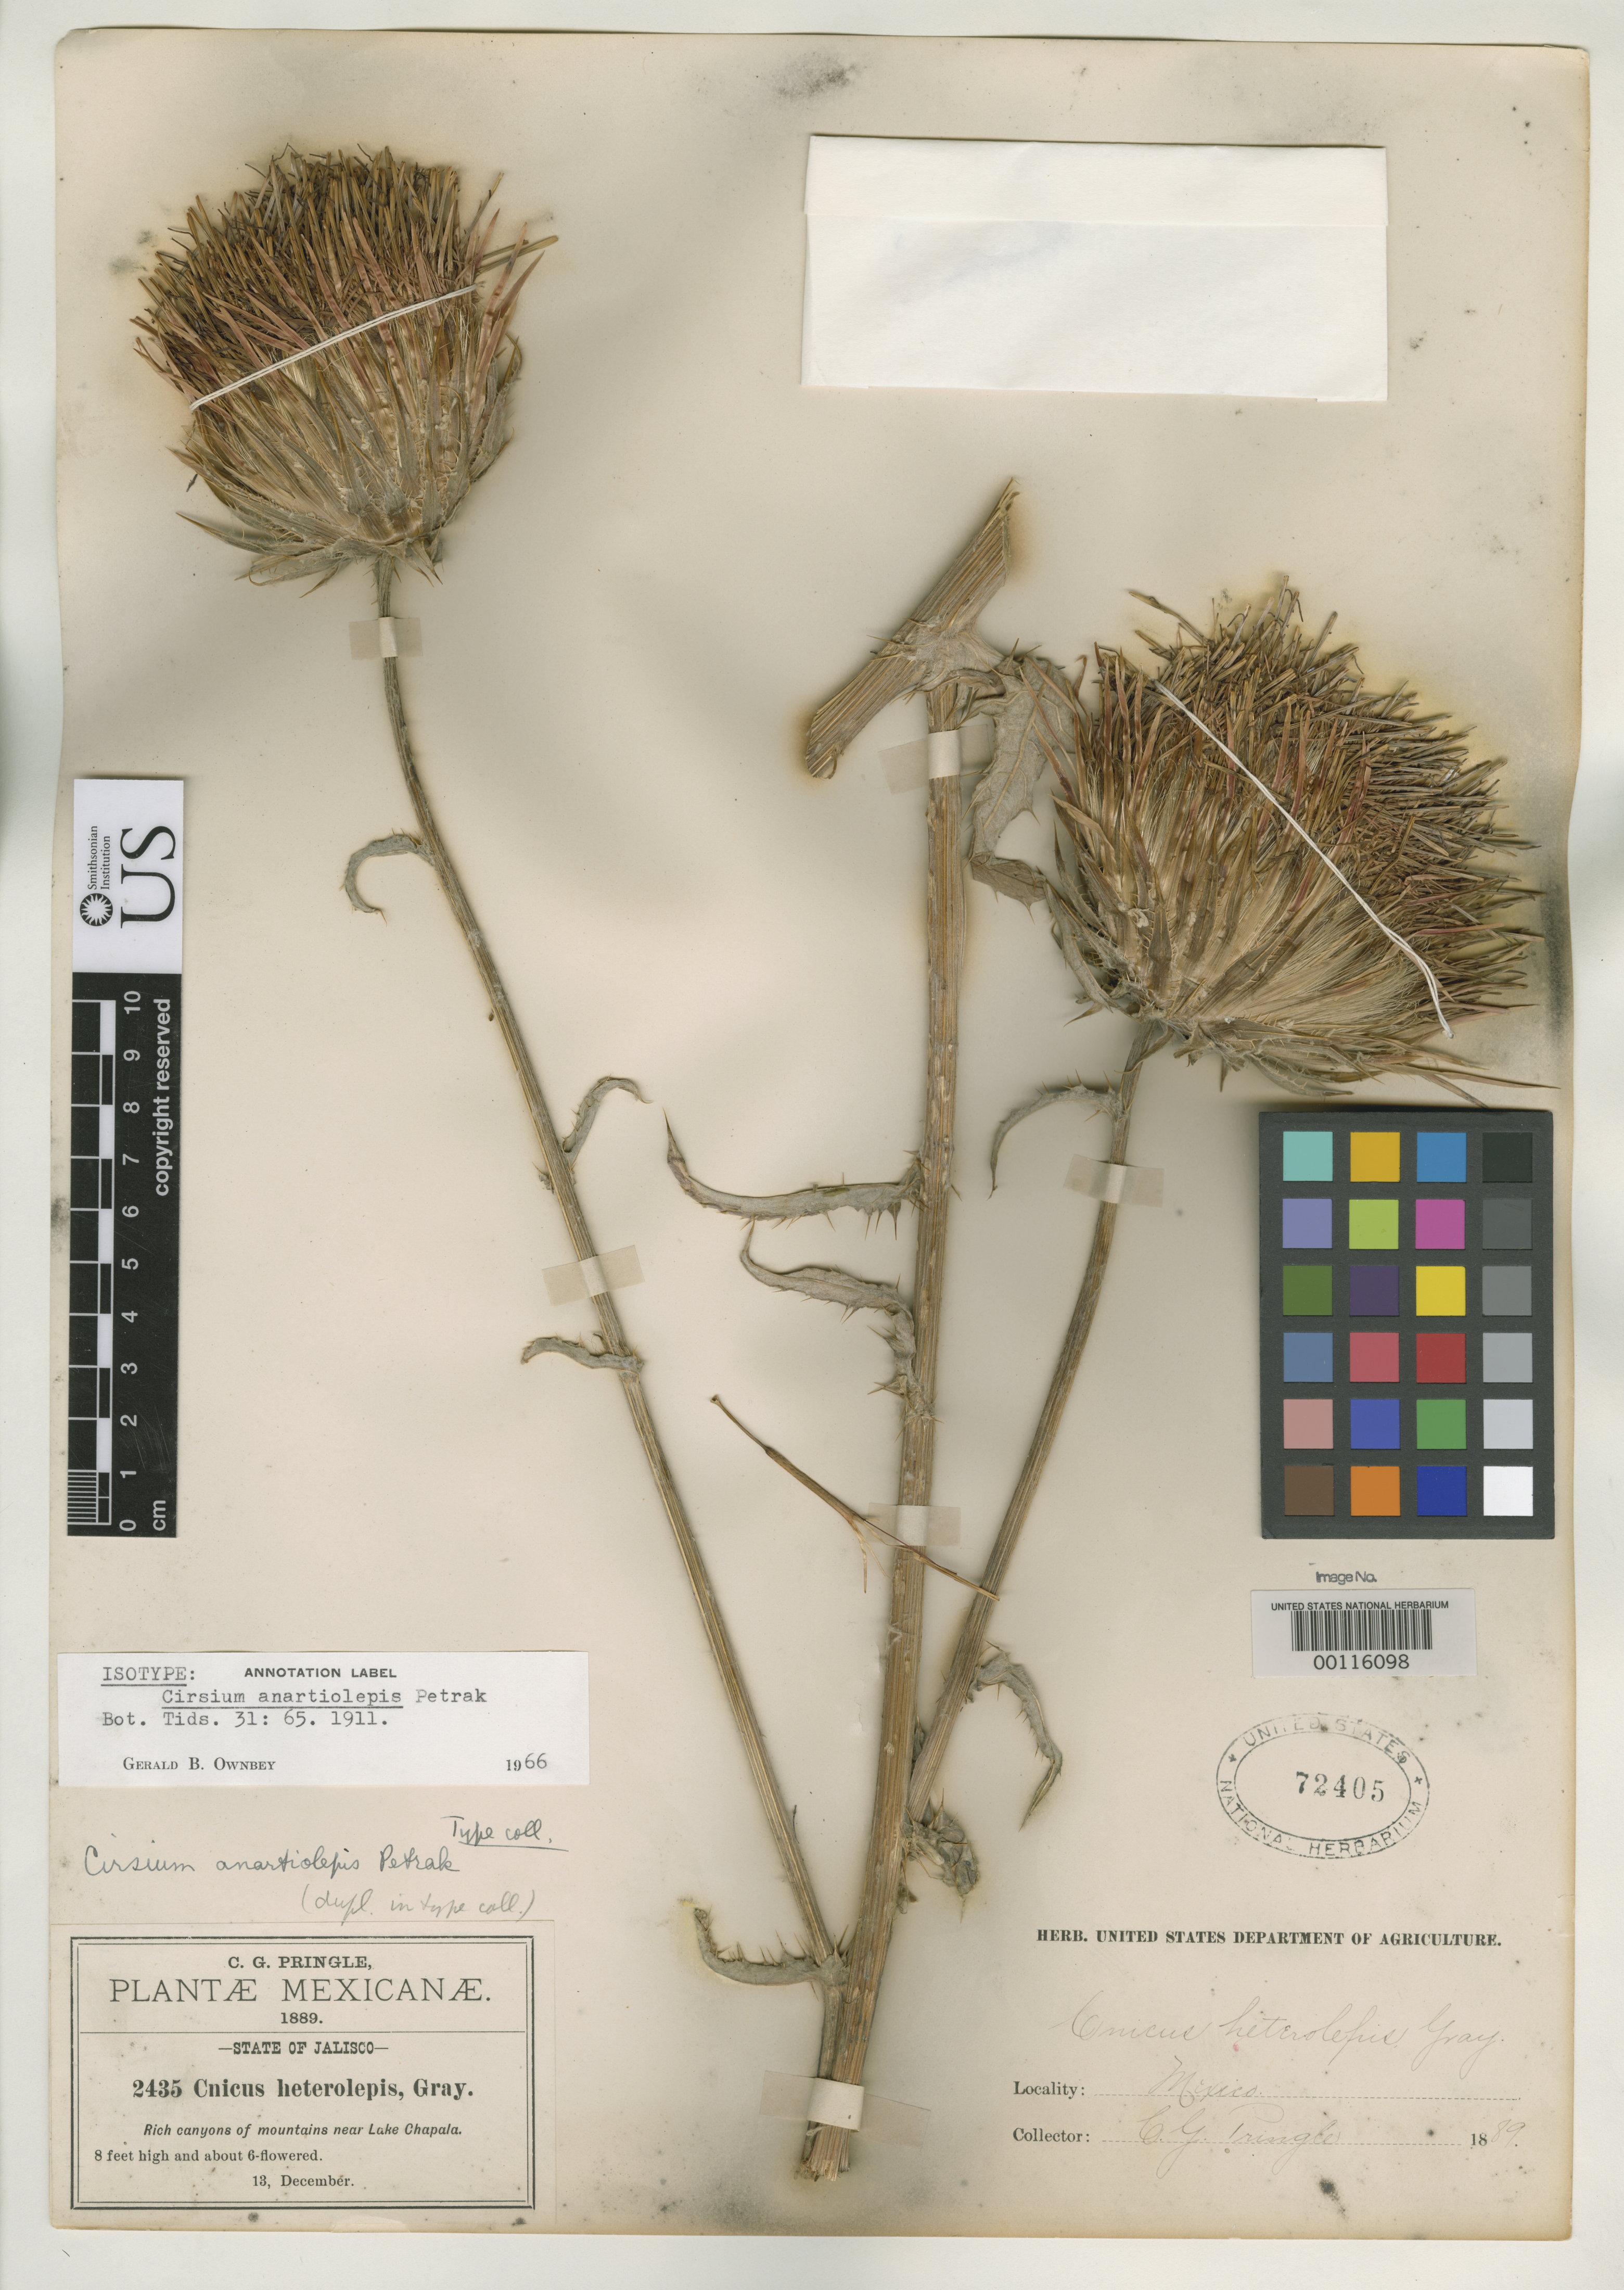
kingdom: Plantae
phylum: Tracheophyta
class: Magnoliopsida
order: Asterales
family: Asteraceae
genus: Cirsium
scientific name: Cirsium anartiolepis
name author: Petr.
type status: Isotype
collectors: C. G. Pringle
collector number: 2435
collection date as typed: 12 Dec 1889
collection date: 1889-12-12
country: Mexico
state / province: Jalisco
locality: Near Lake Chapala.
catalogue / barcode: US 72405